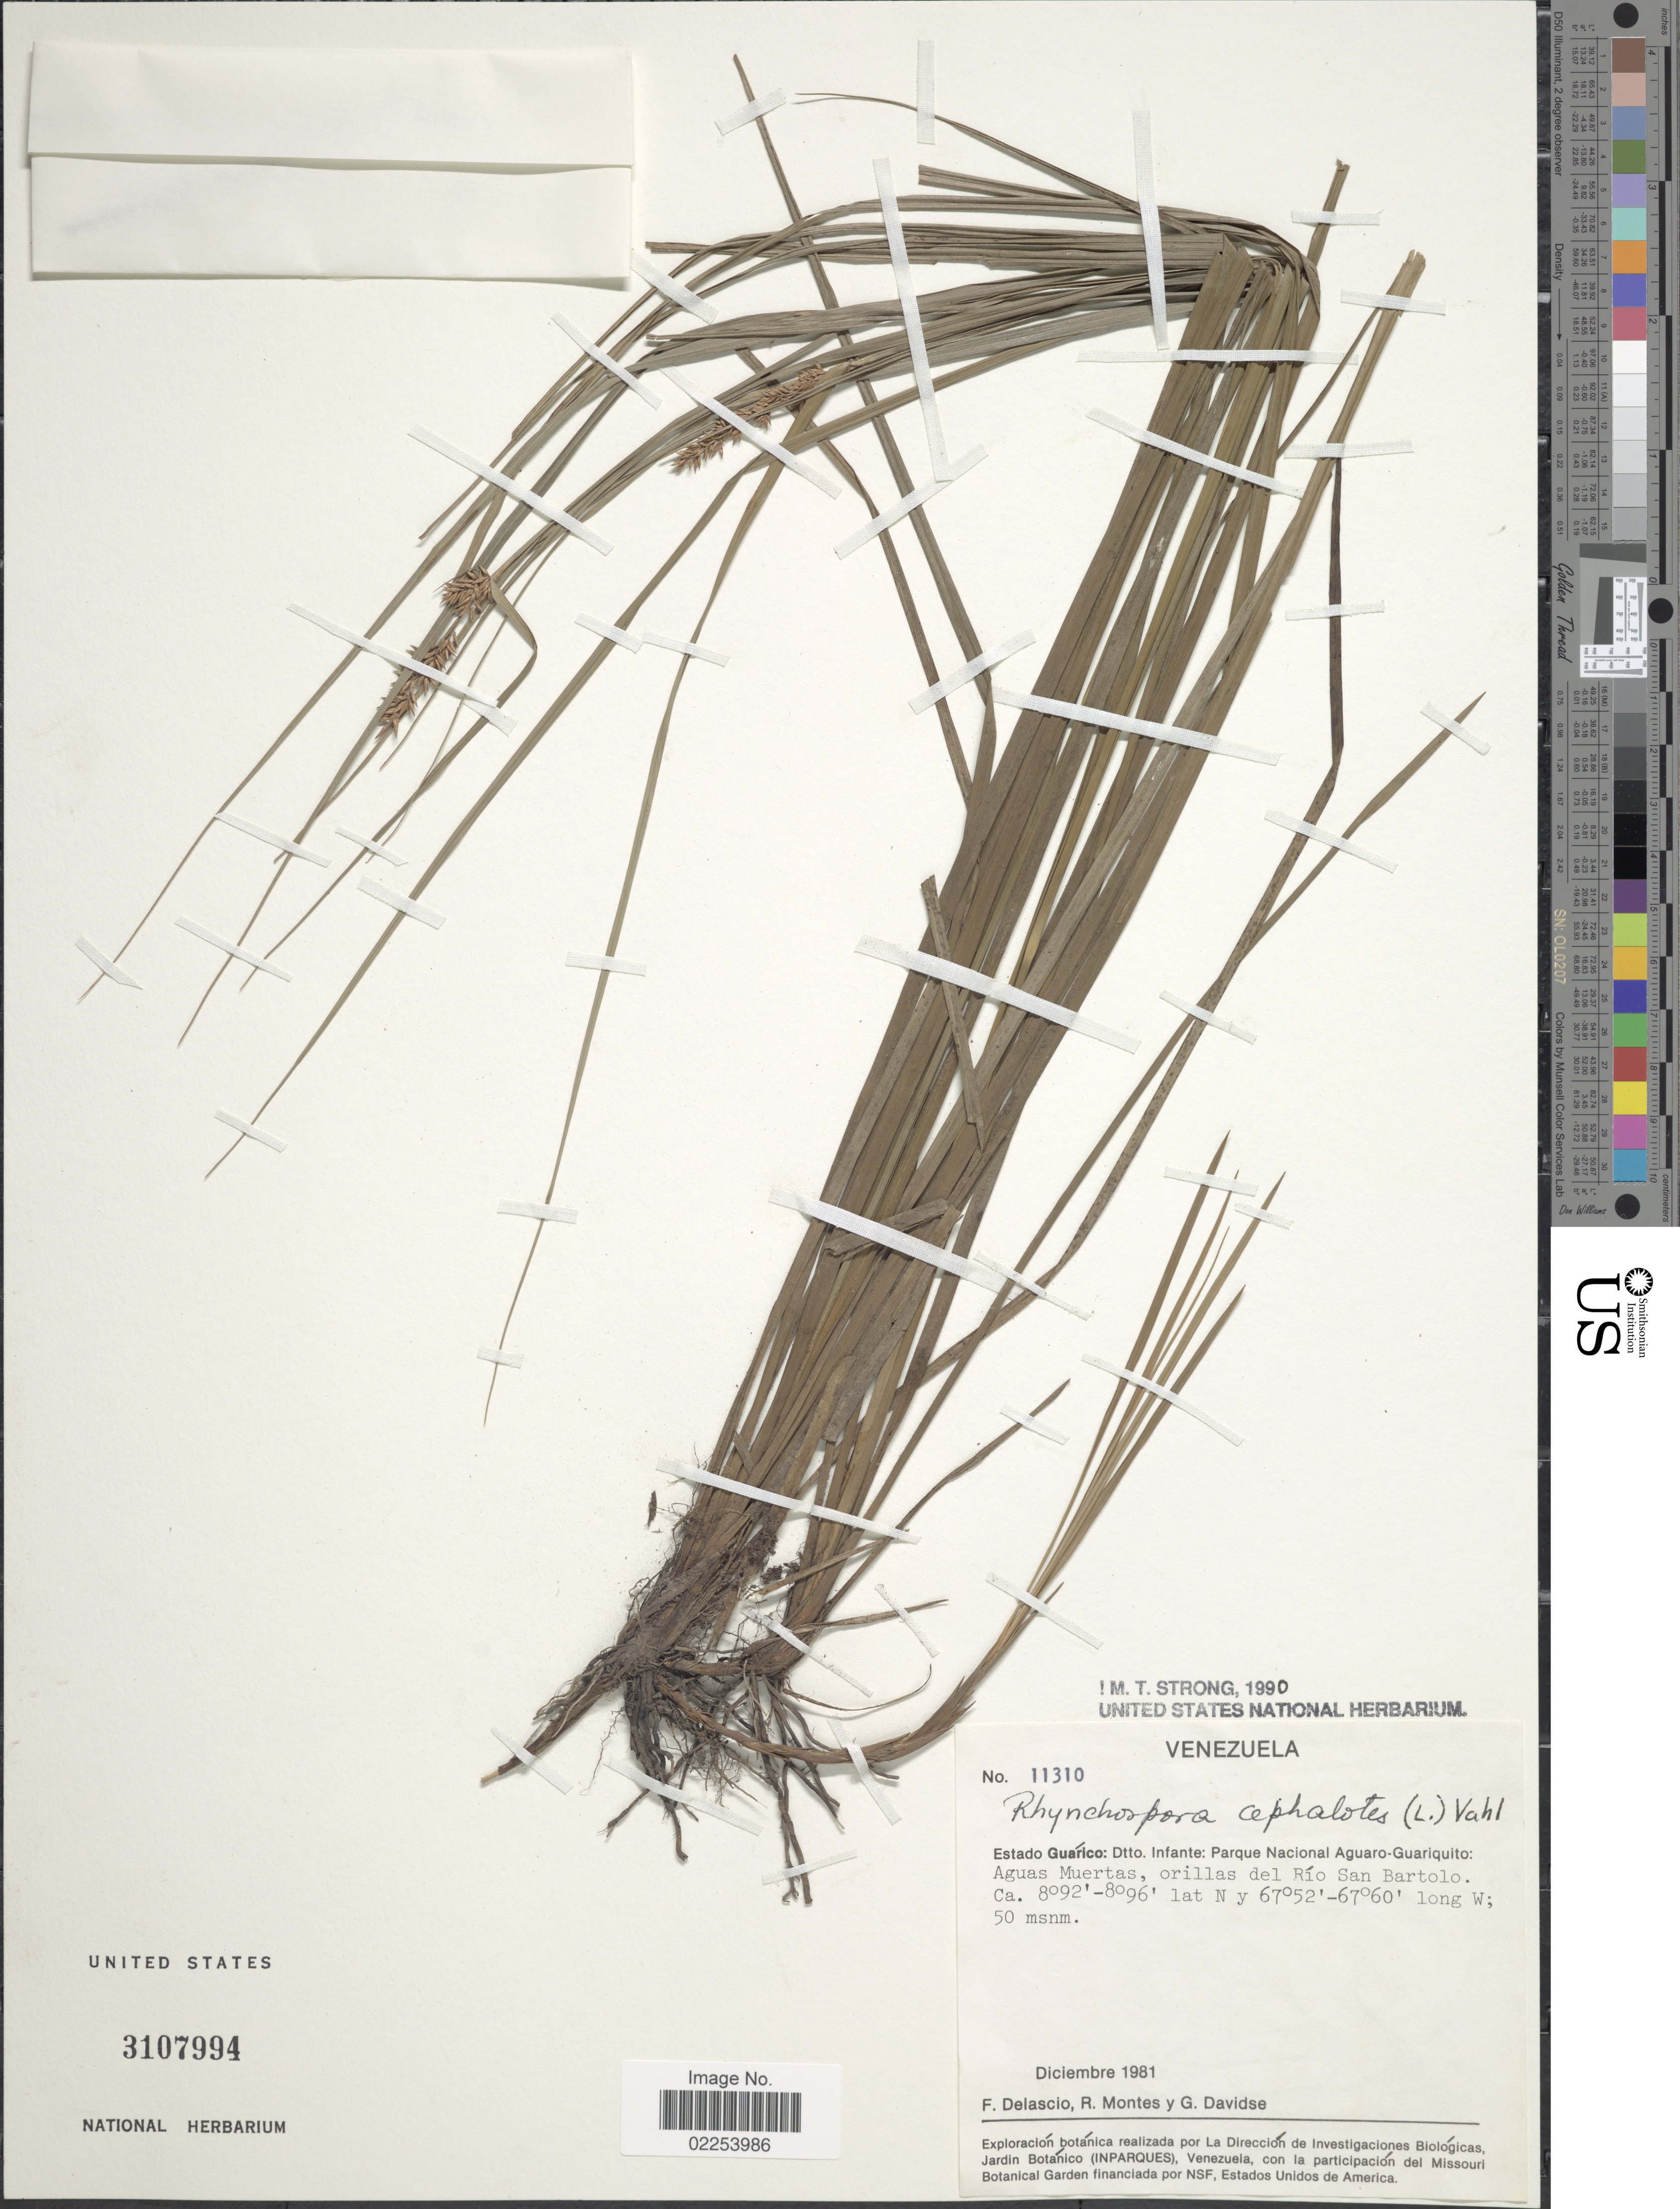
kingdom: Plantae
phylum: Tracheophyta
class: Liliopsida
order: Poales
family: Cyperaceae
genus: Rhynchospora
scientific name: Rhynchospora cephalotes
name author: (L.) Vahl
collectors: F. Delascio C., R. Montes & G. Davidse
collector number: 11310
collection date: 1981-12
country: Venezuela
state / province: Guárico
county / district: Leonardo Infante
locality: Dtto. Infante: Parque Nacional Aguaro - Guariquito: Aguas Muertas, orillas del Rio San Bartolo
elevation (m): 50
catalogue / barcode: US 3107994